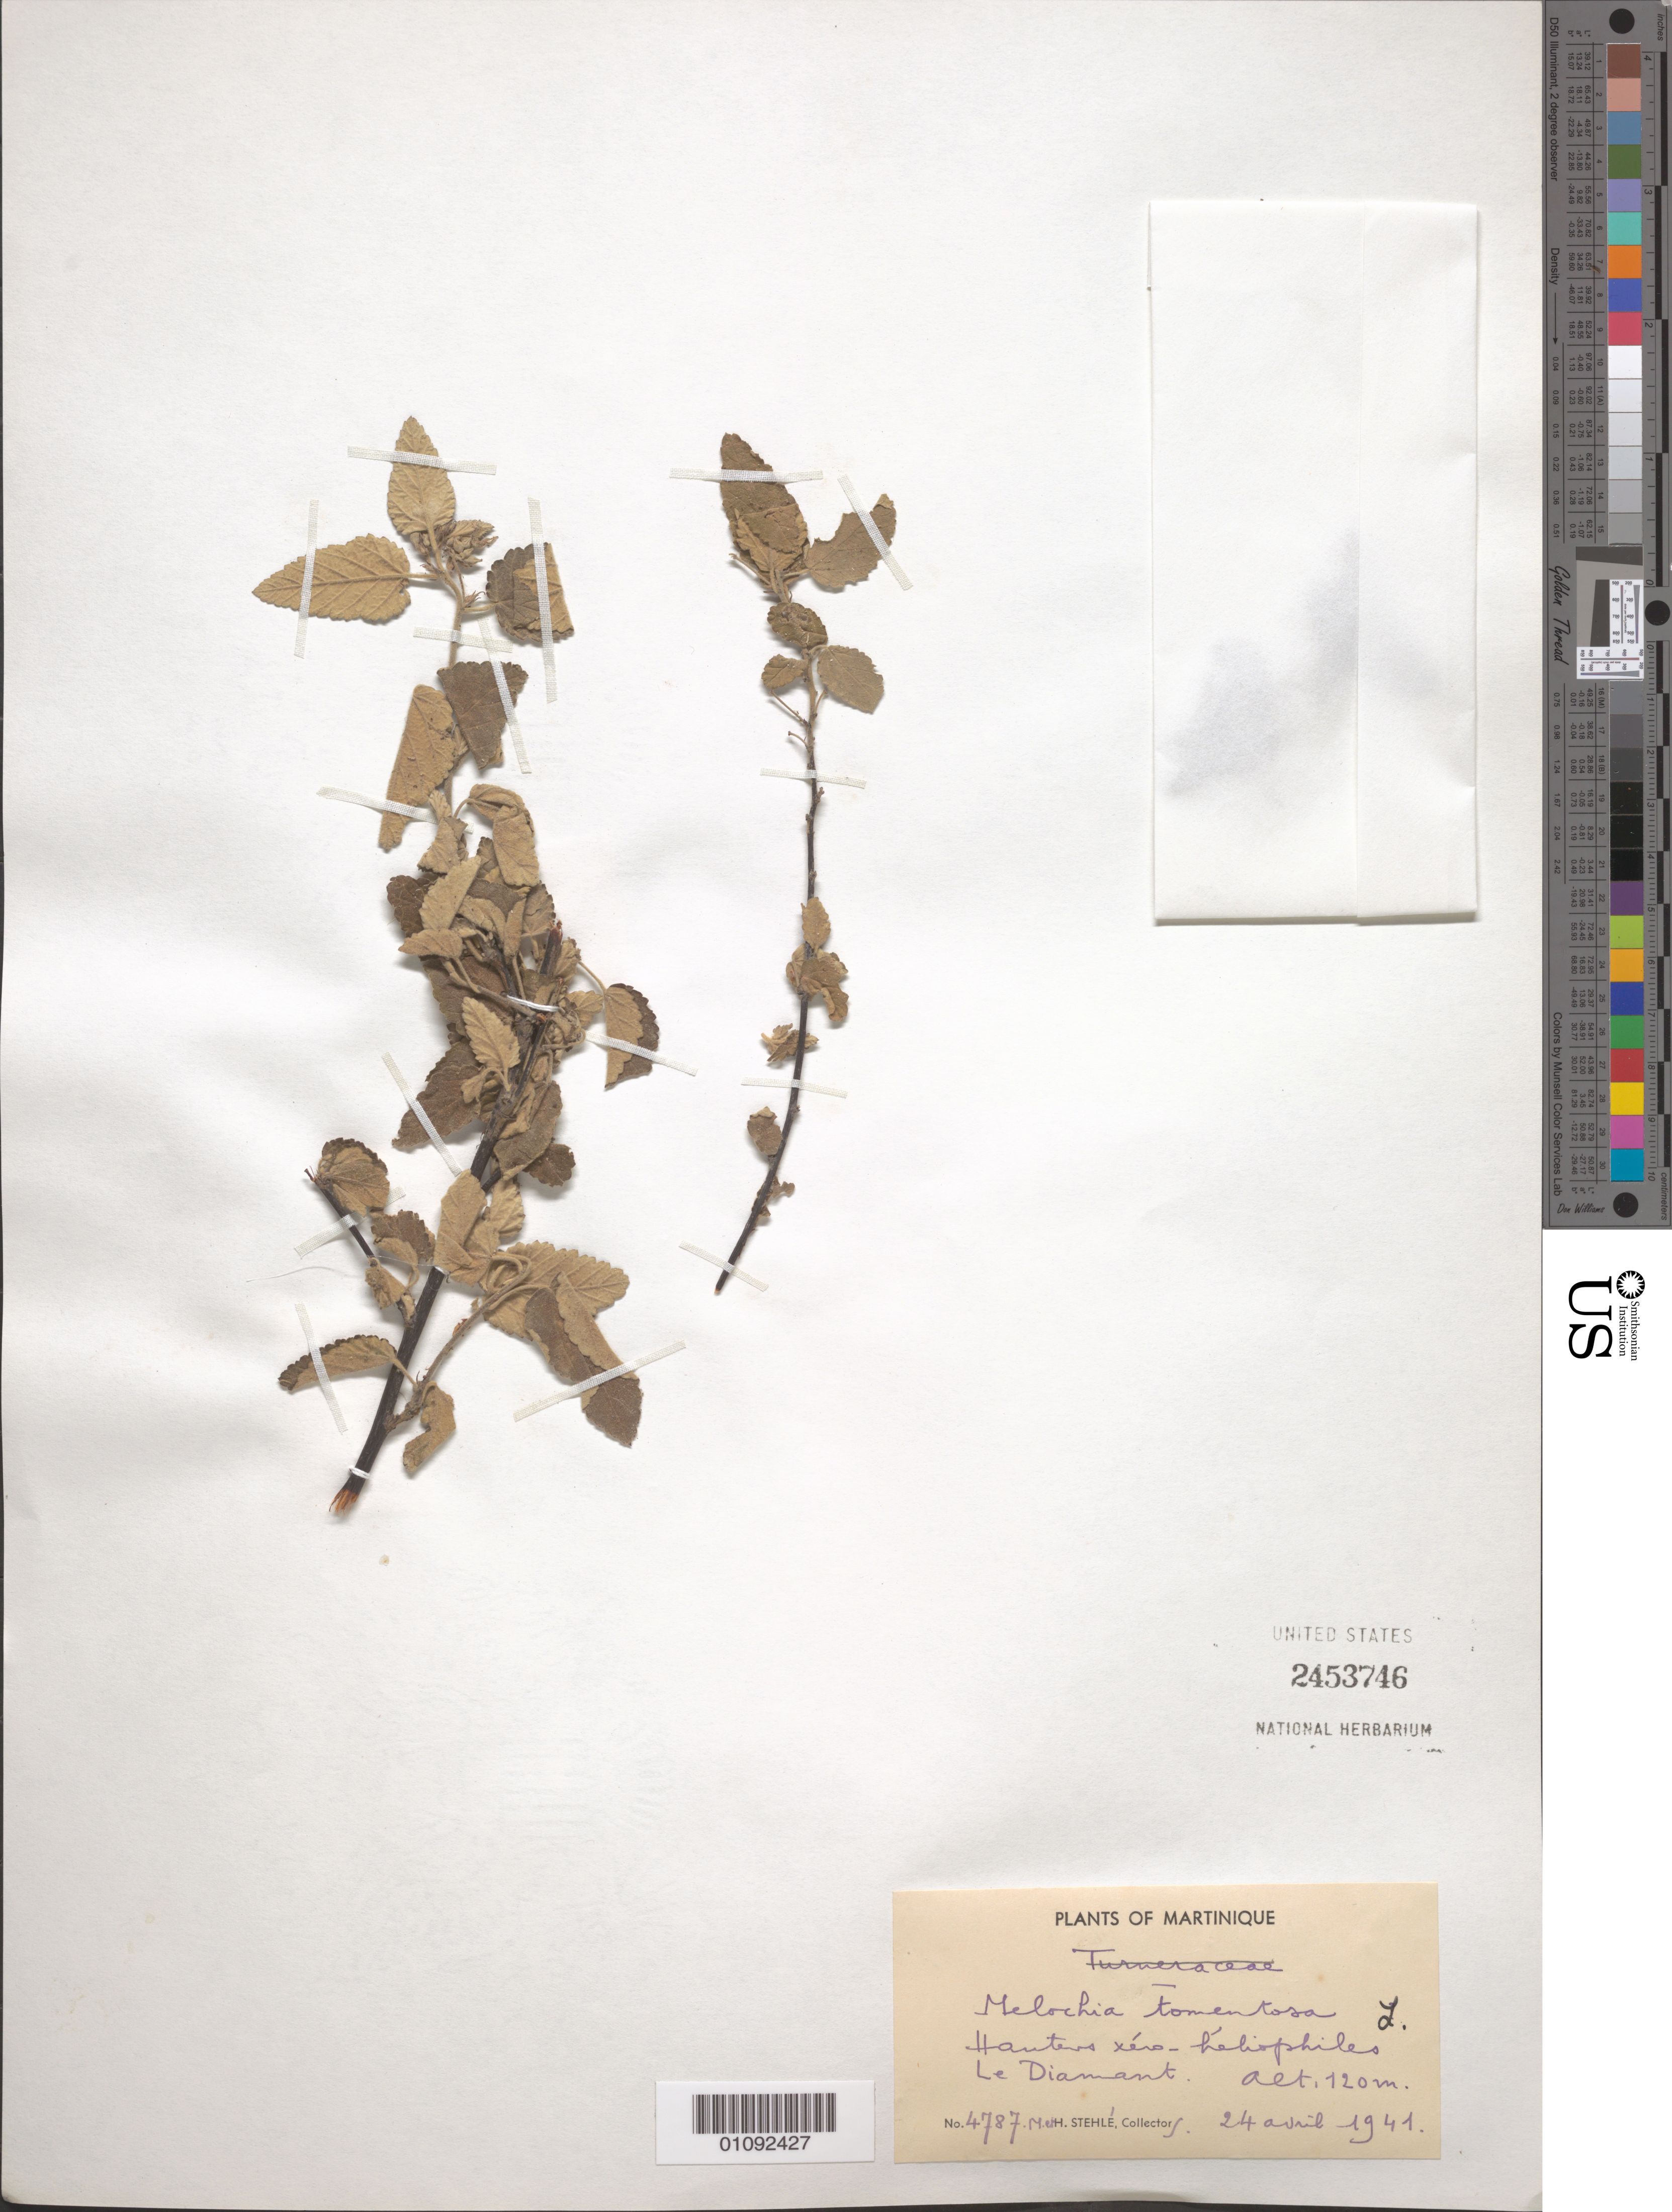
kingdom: Plantae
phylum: Tracheophyta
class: Magnoliopsida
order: Malvales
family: Malvaceae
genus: Melochia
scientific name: Melochia tomentosa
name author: L.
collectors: M. Stehlé & M. Stehlé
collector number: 4787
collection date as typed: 24 Apr 1941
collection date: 1941-04-24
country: Martinique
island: Martinique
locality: Le Diamant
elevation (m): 120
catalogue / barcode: US 2453746